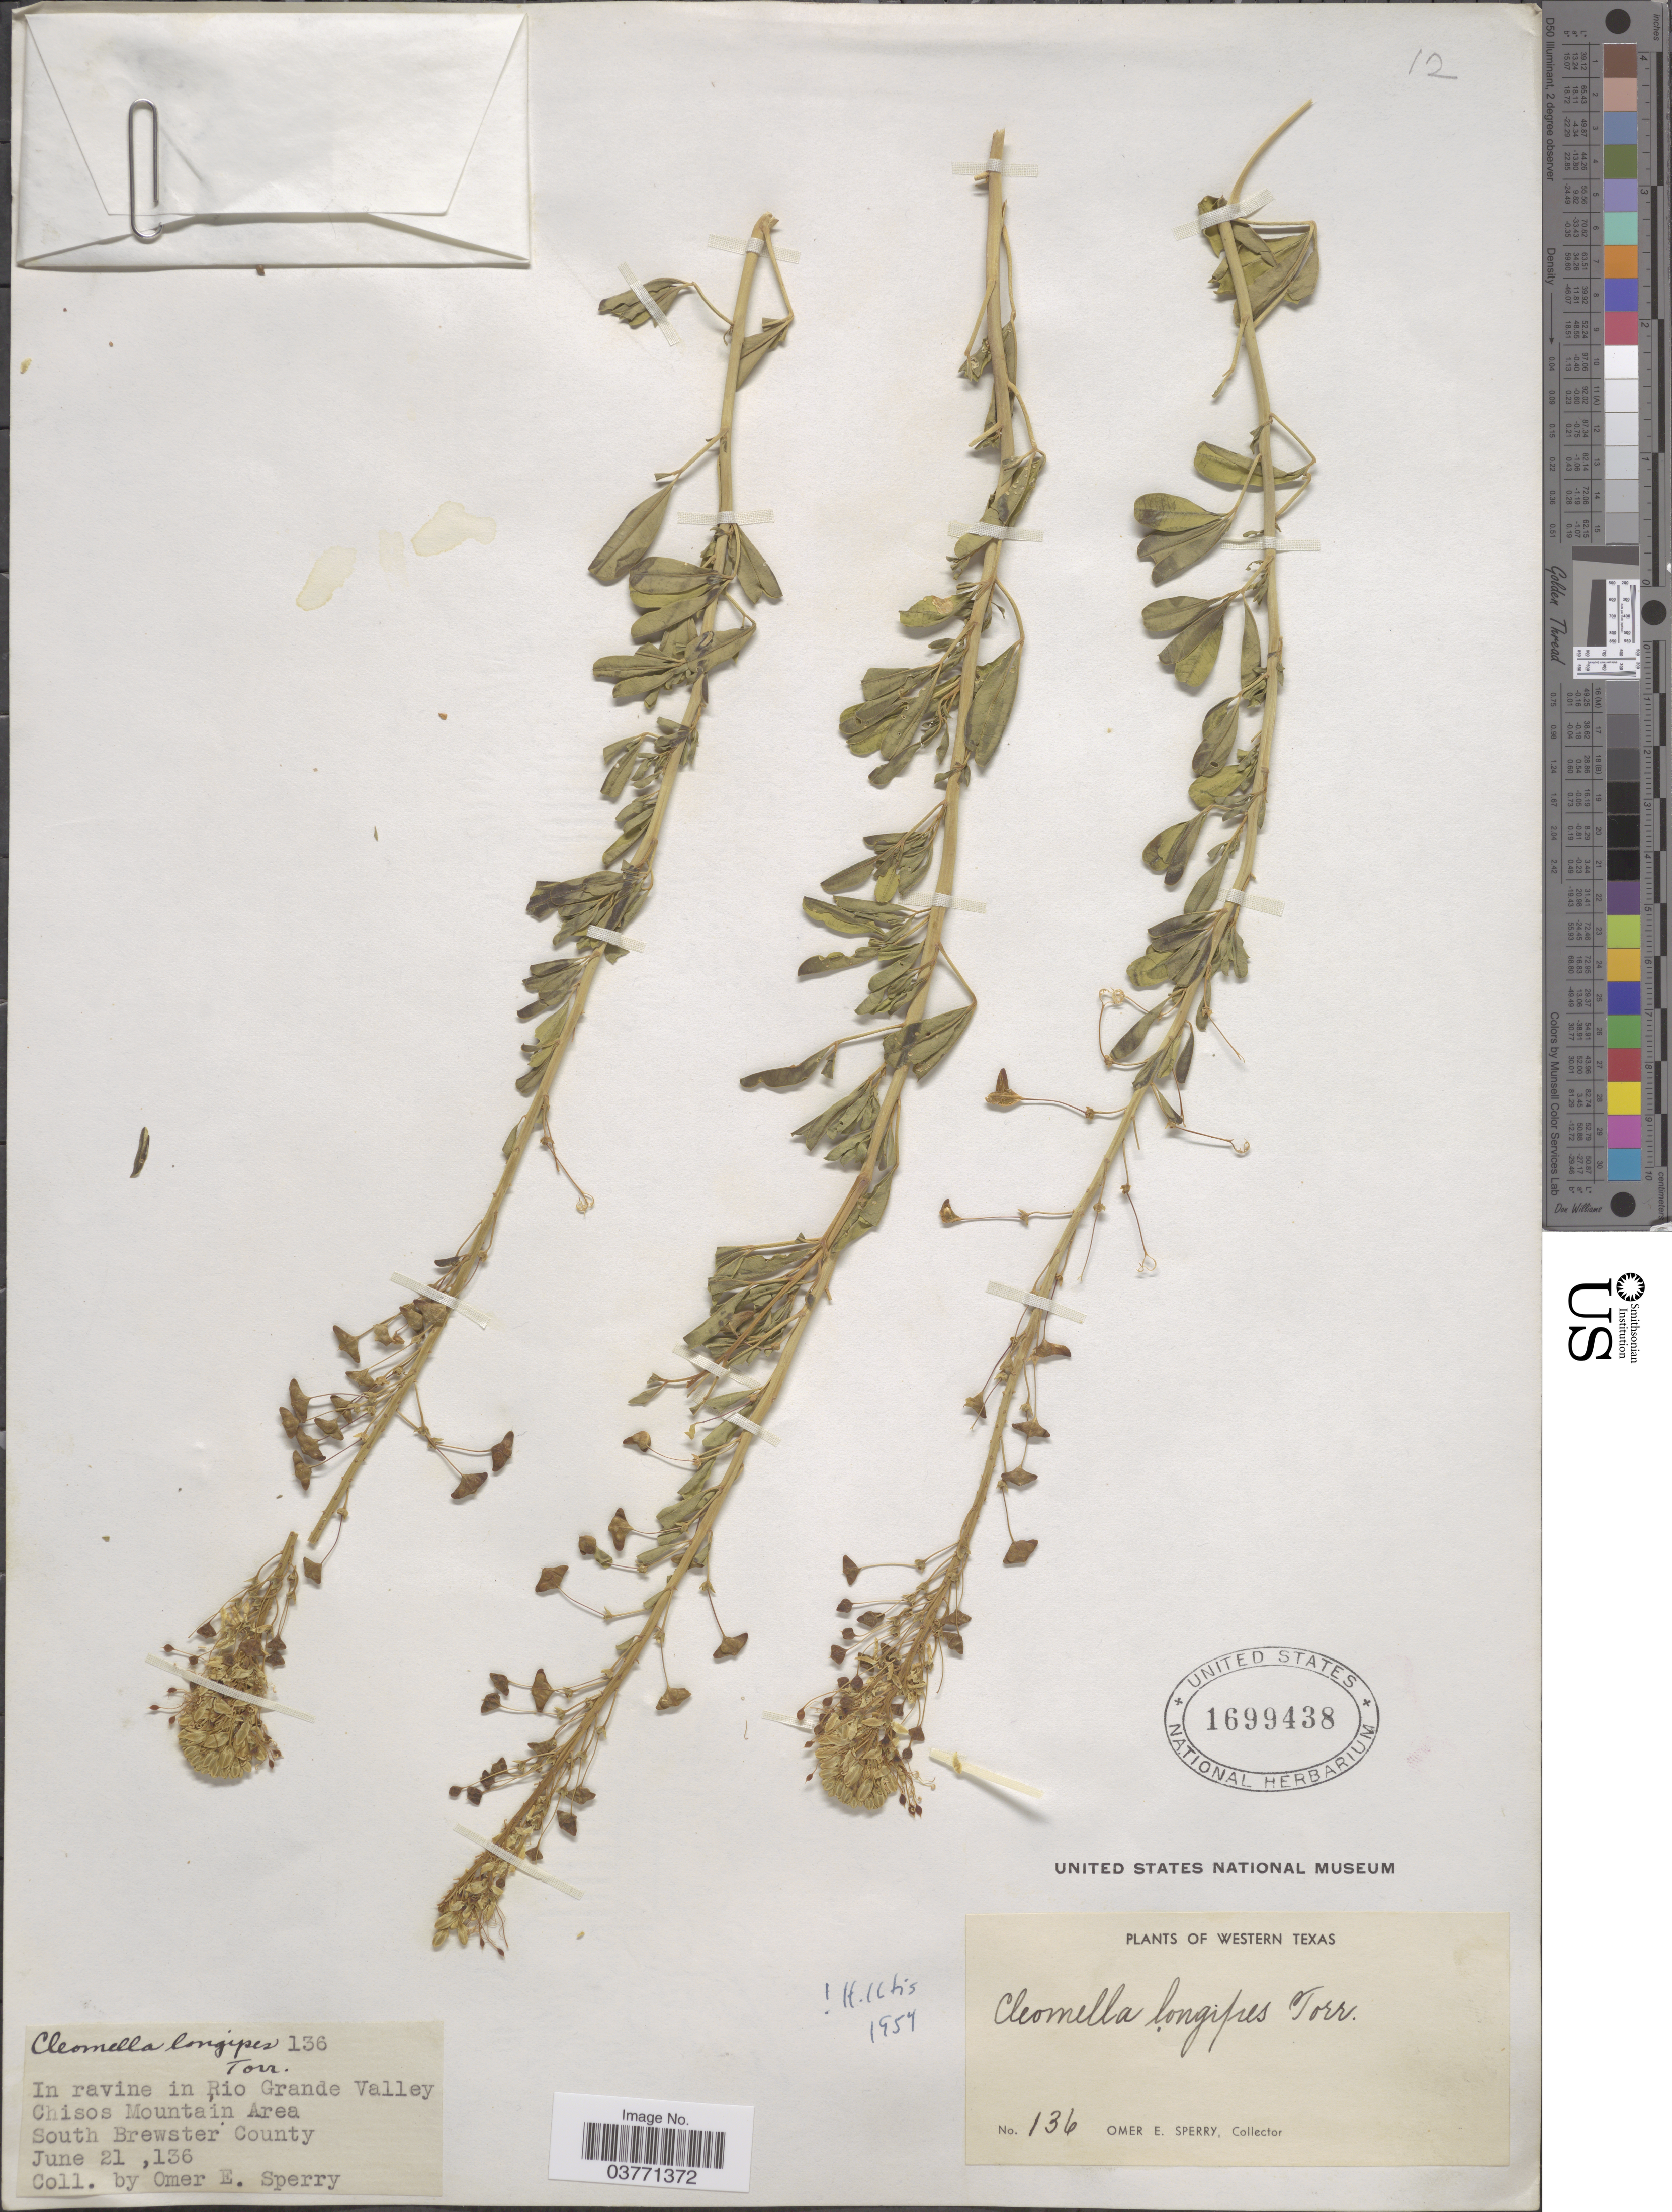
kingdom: Plantae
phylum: Tracheophyta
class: Magnoliopsida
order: Brassicales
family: Cleomaceae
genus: Cleomella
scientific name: Cleomella longipes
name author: Torr.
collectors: O. E. Sperry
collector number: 136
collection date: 1936-06-21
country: United States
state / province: Texas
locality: Western Texas. In ravine in Rio Grande Valley. Chisos Mountain Area. South Brewster County.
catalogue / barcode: US 1699438